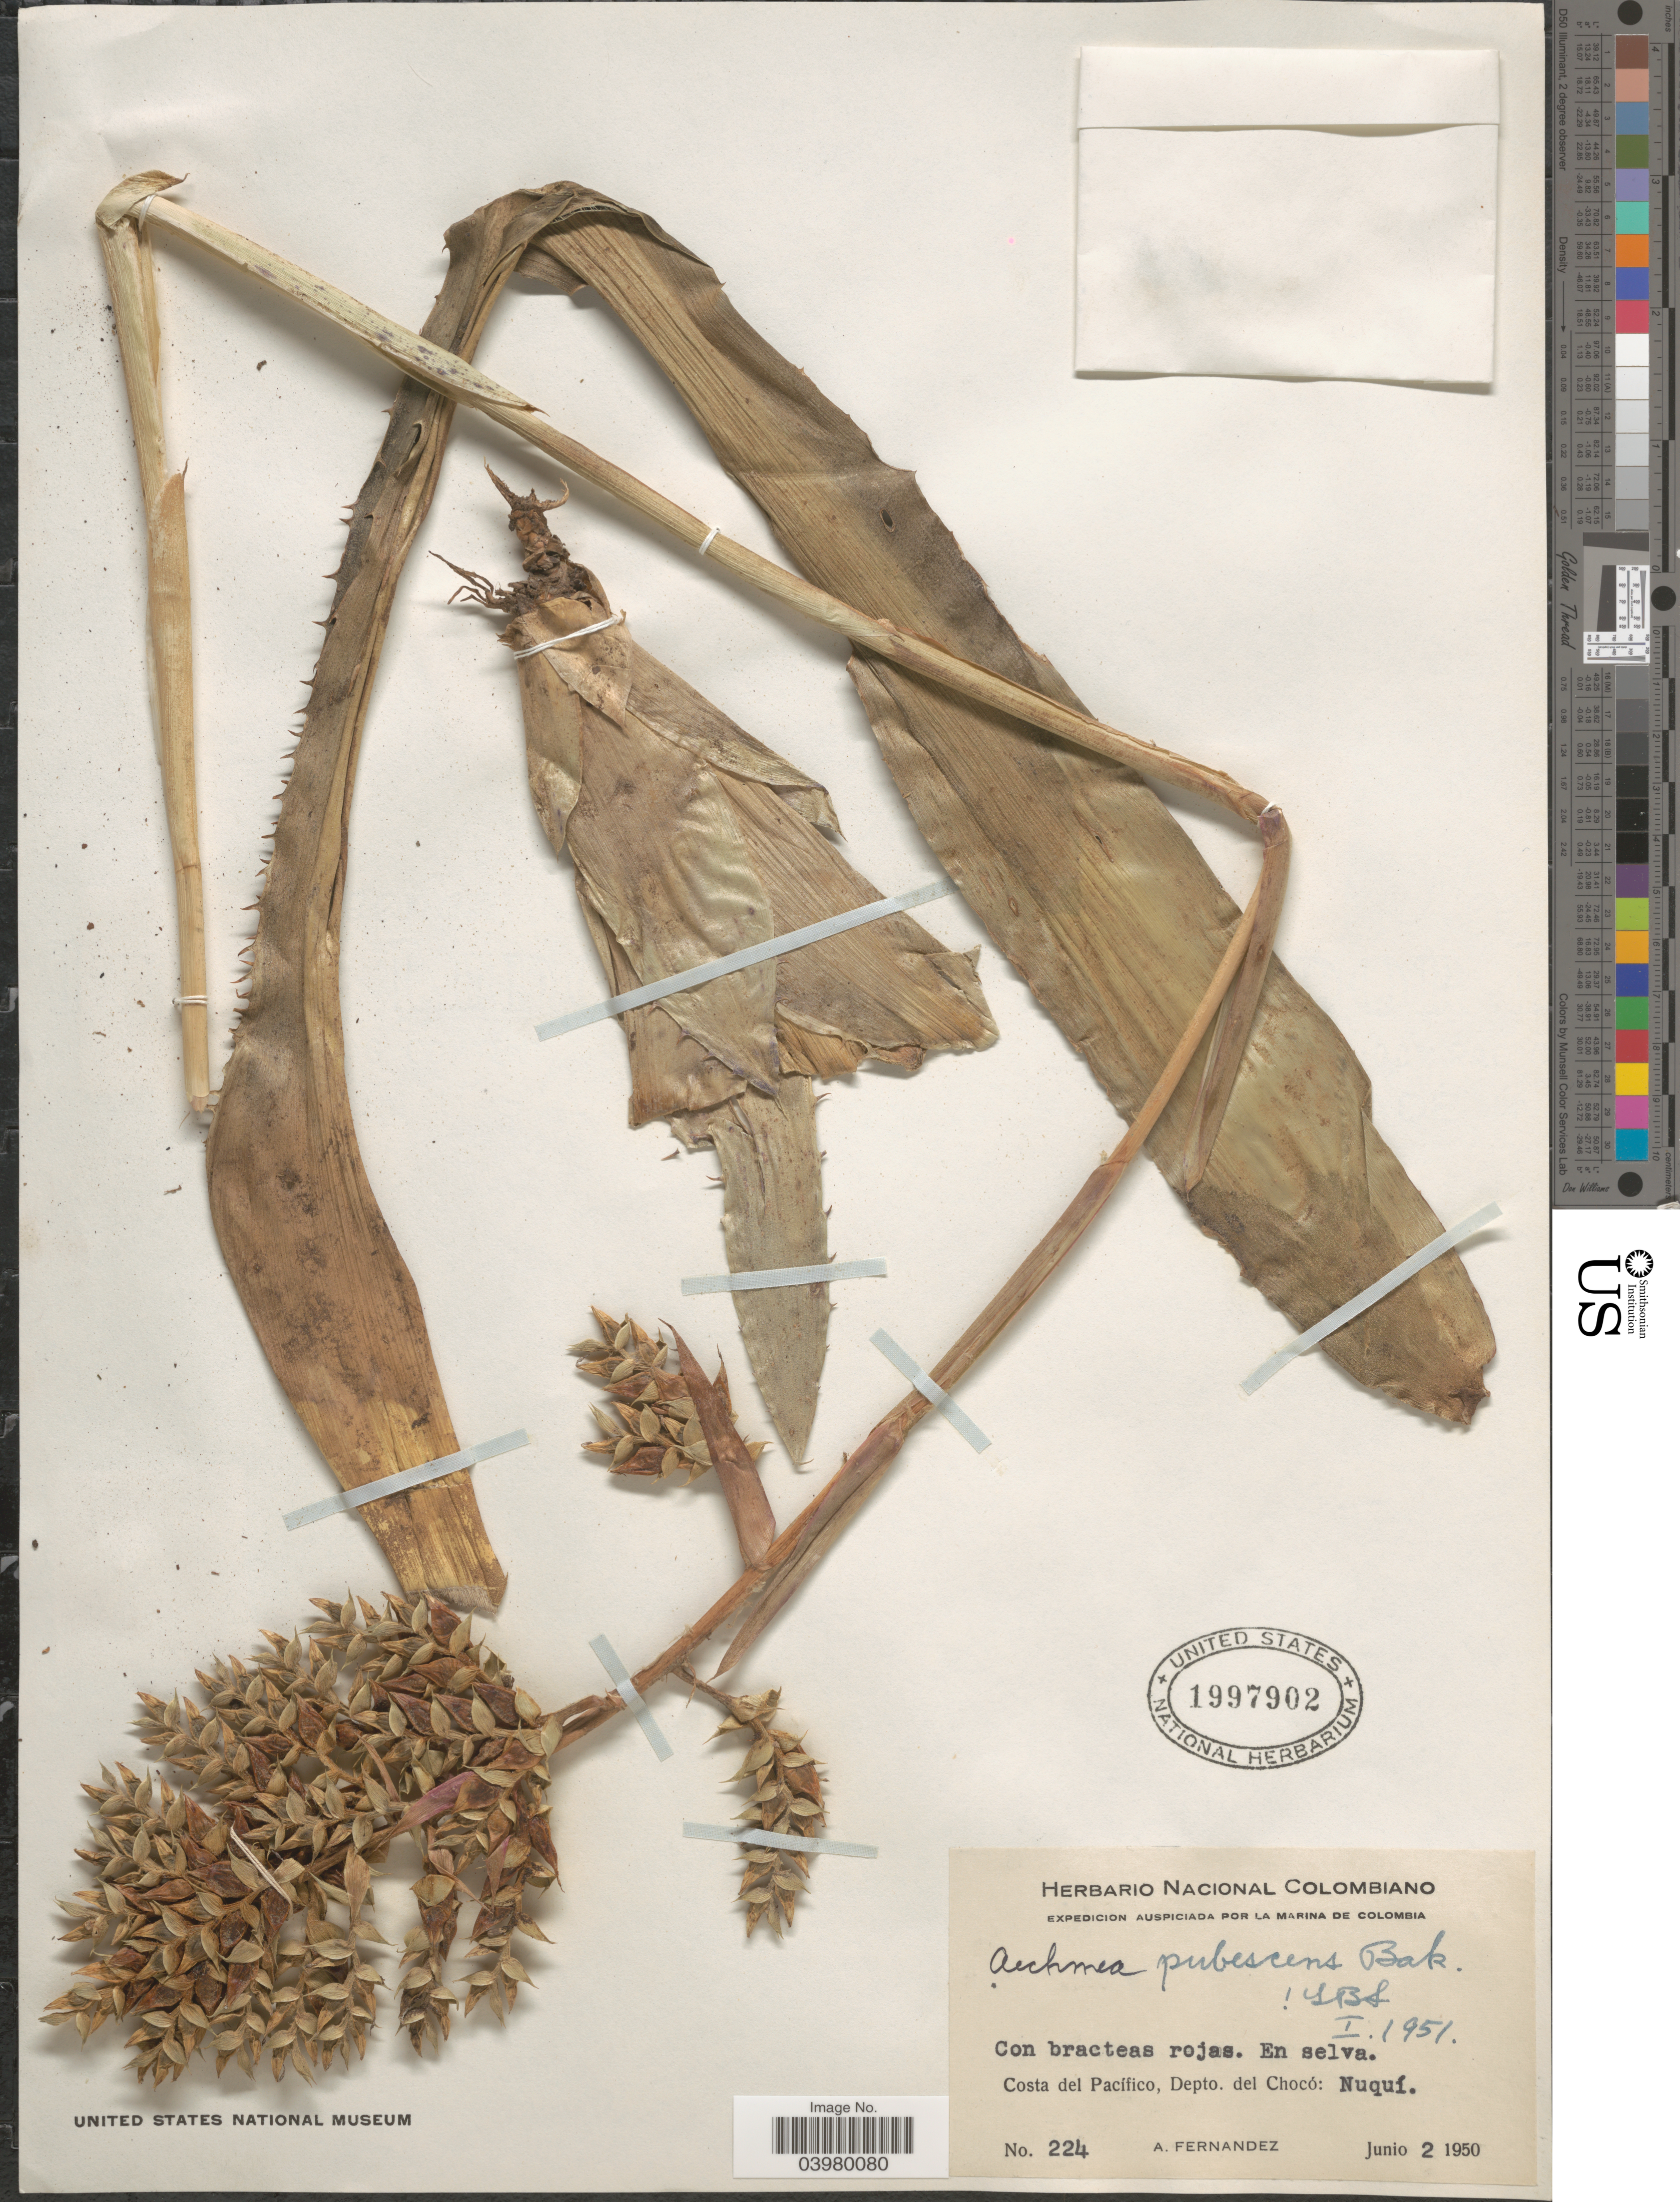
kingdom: Plantae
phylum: Tracheophyta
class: Liliopsida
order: Poales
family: Bromeliaceae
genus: Aechmea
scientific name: Aechmea pubescens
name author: Baker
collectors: A. Fernandez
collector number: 224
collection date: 1950-06-02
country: Colombia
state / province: Chocó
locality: Costa del Pacífico, Depto. del Chocó: Nuquí.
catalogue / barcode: US 1997902